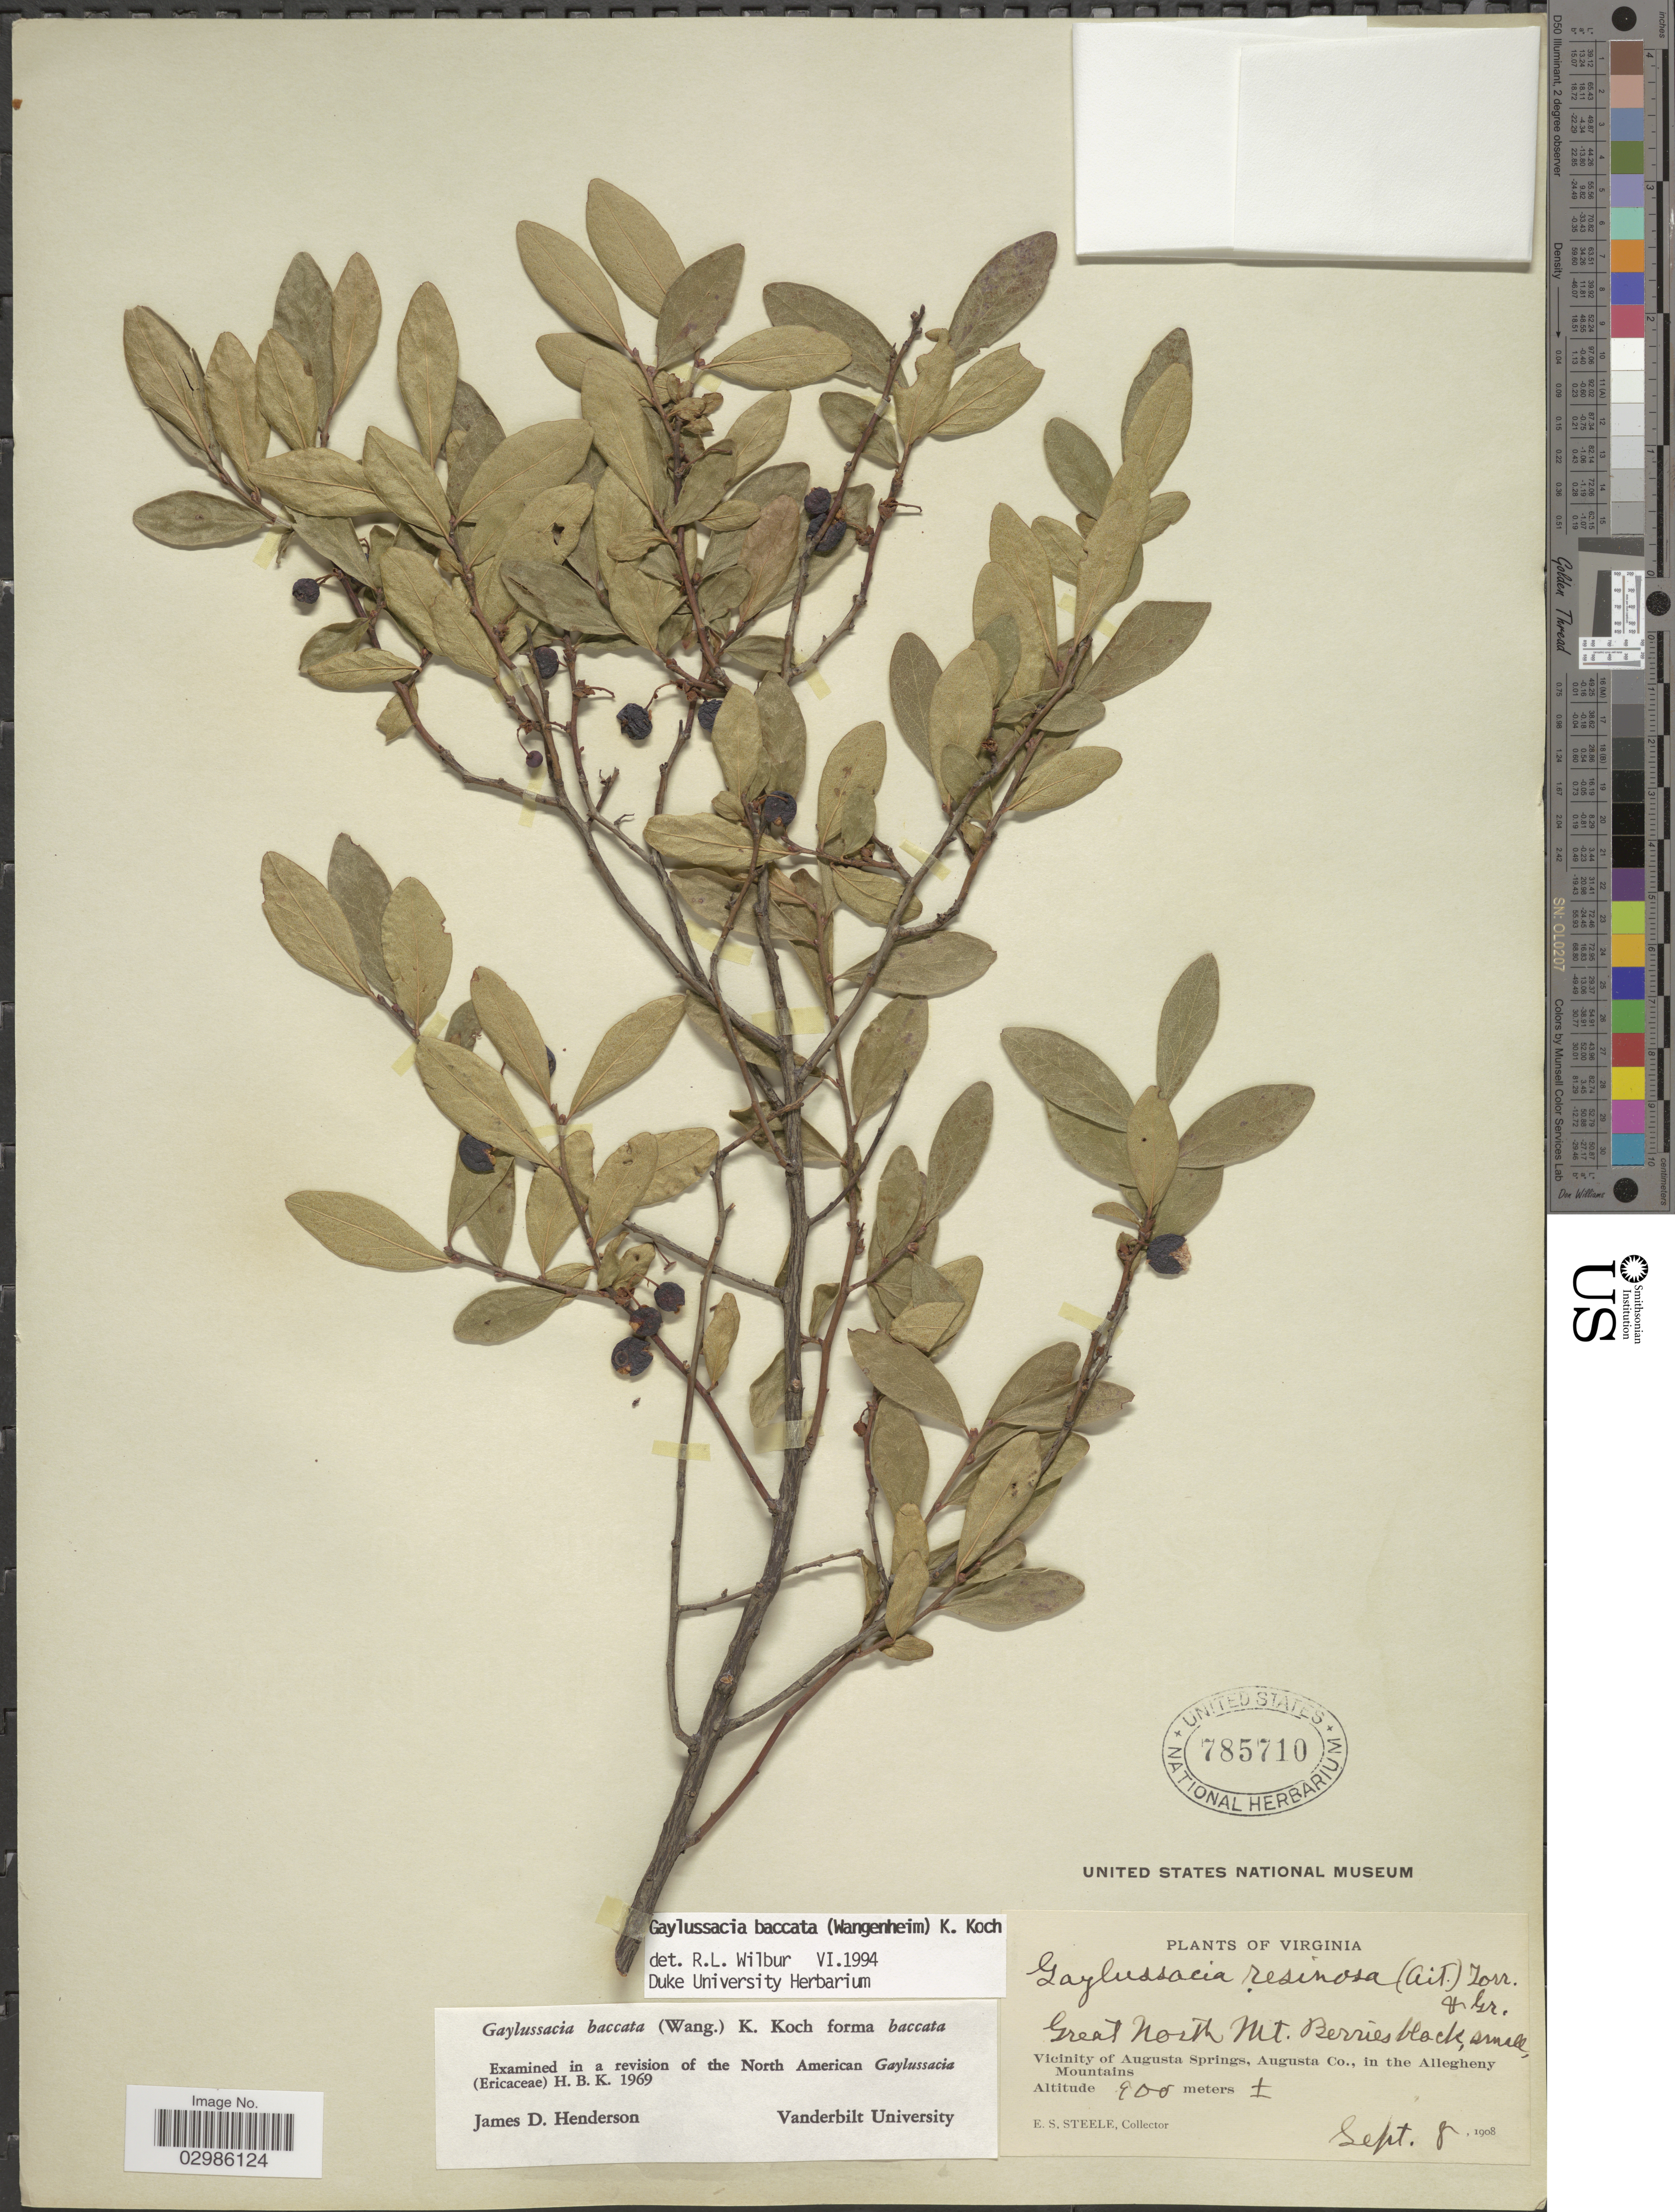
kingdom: Plantae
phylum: Tracheophyta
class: Magnoliopsida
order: Ericales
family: Ericaceae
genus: Gaylussacia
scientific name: Gaylussacia baccata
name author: (Wangenh.) K. Koch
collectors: E. Steele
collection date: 1908-09-08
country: United States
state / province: Virginia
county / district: Augusta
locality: Great North Mt. Berries black, small. Vicinity of Augusta Springs, Augusta Co., in the Allegheny Mountains.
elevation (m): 900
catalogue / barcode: US 785710